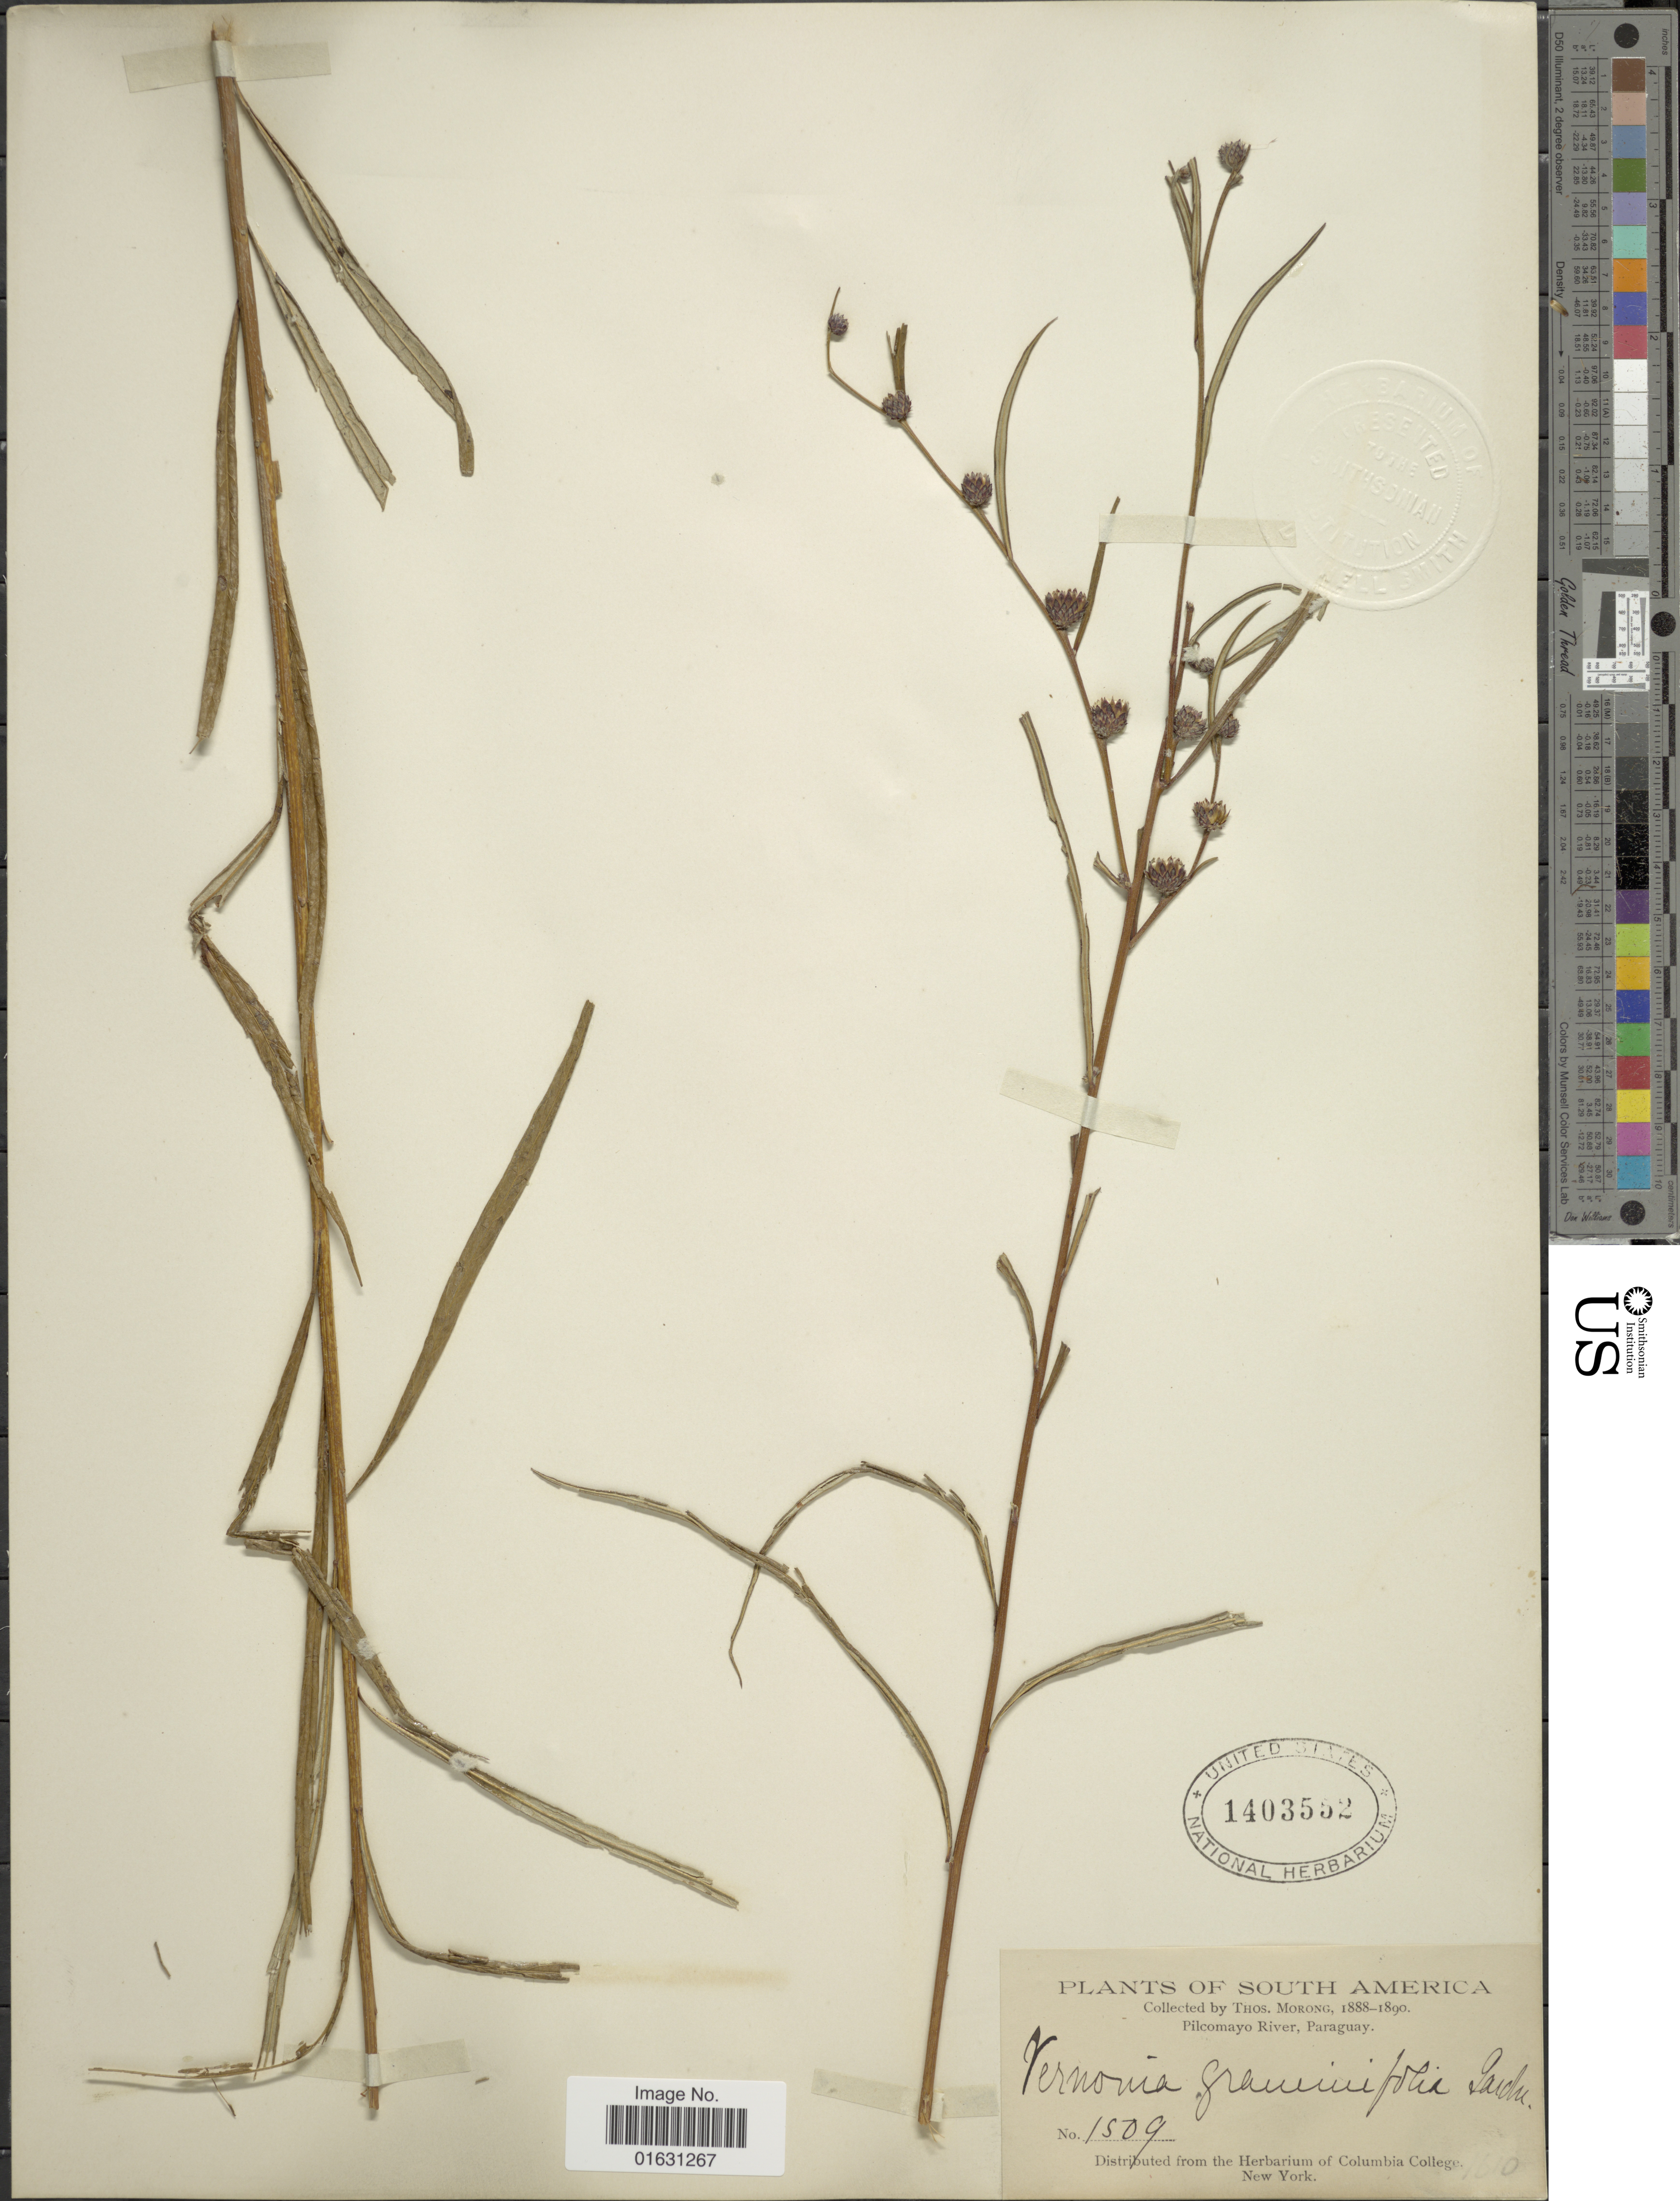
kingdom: Plantae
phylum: Tracheophyta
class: Magnoliopsida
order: Asterales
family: Asteraceae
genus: Lessingianthus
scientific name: Lessingianthus rubricaulis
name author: (Humb. & Bonpl.) H. Rob.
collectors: ex herb. T. Morong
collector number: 1509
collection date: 1888/1890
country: Paraguay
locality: South America, Pilcomayo River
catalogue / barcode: US 1403552